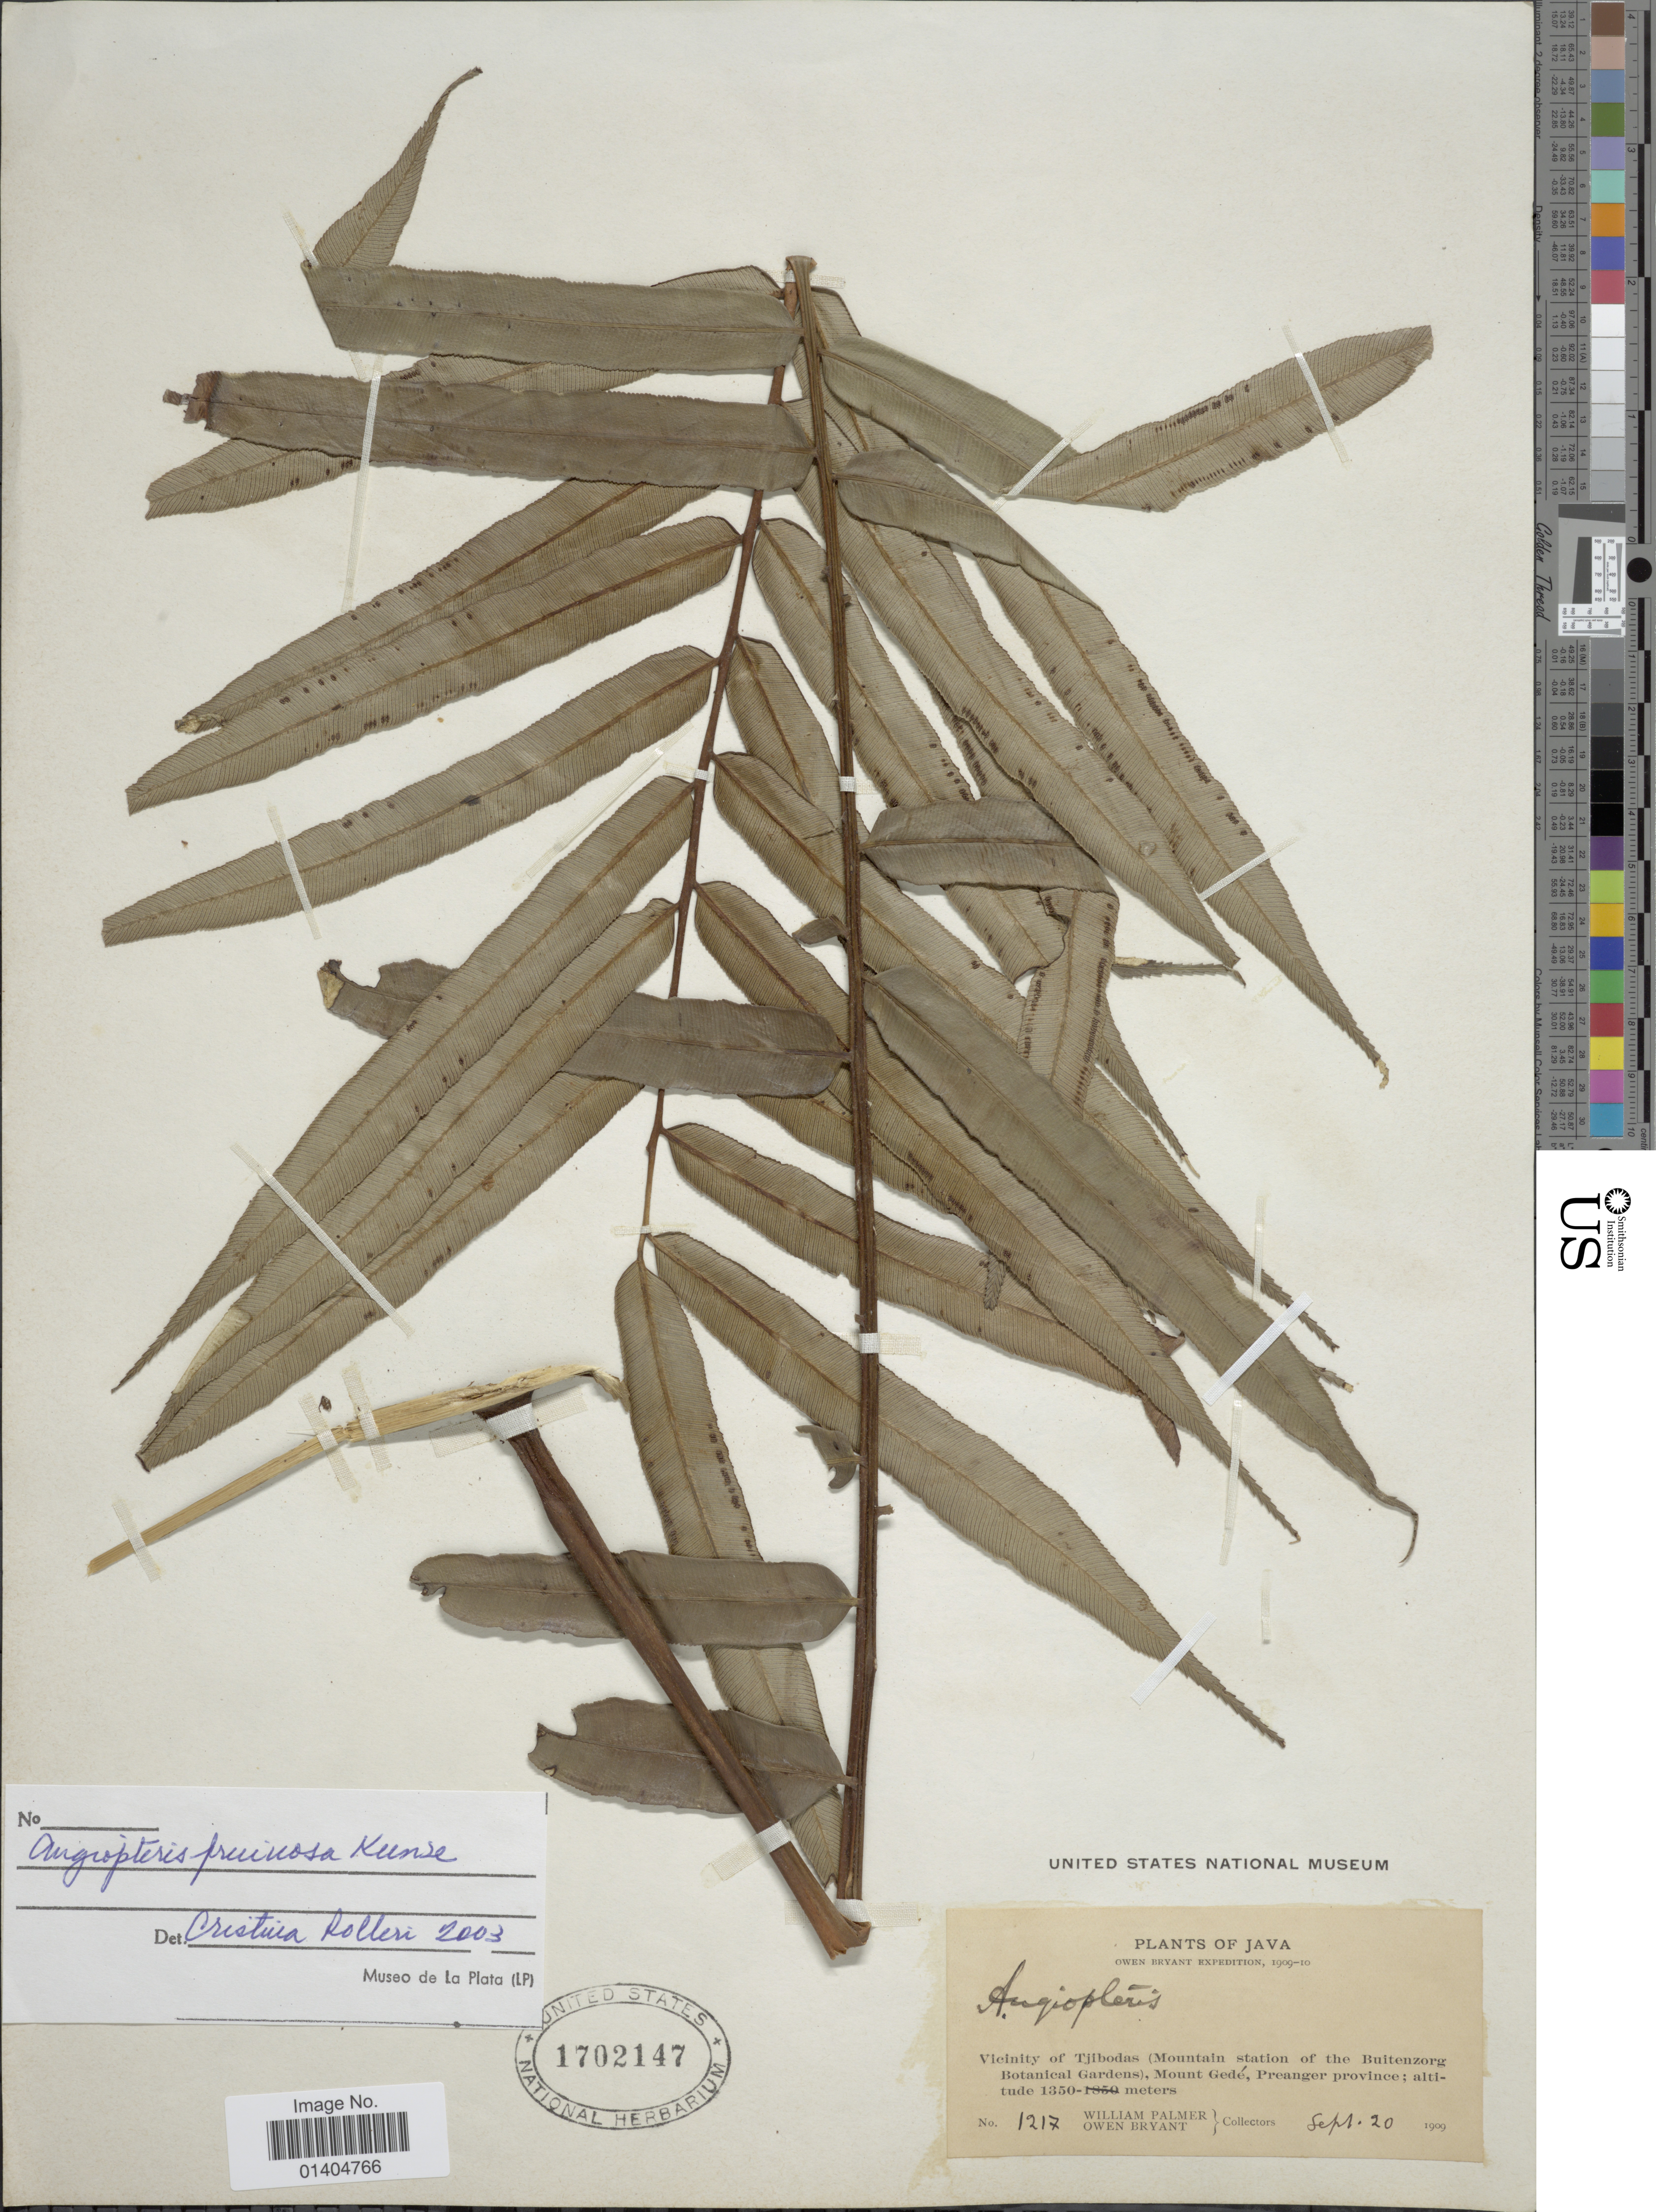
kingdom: Plantae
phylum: Tracheophyta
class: Polypodiopsida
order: Marattiales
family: Marattiaceae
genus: Angiopteris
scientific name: Angiopteris pruinosa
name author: Kunze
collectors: W. Palmer & O. Bryant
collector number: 1217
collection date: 1909-09-20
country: Indonesia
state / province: Java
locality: Vicinity of Tjibodas (Mountain station of the Buitenzorg Botanical Gardens), Mount Gedé, Preanger province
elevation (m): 1350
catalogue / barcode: US 1702147